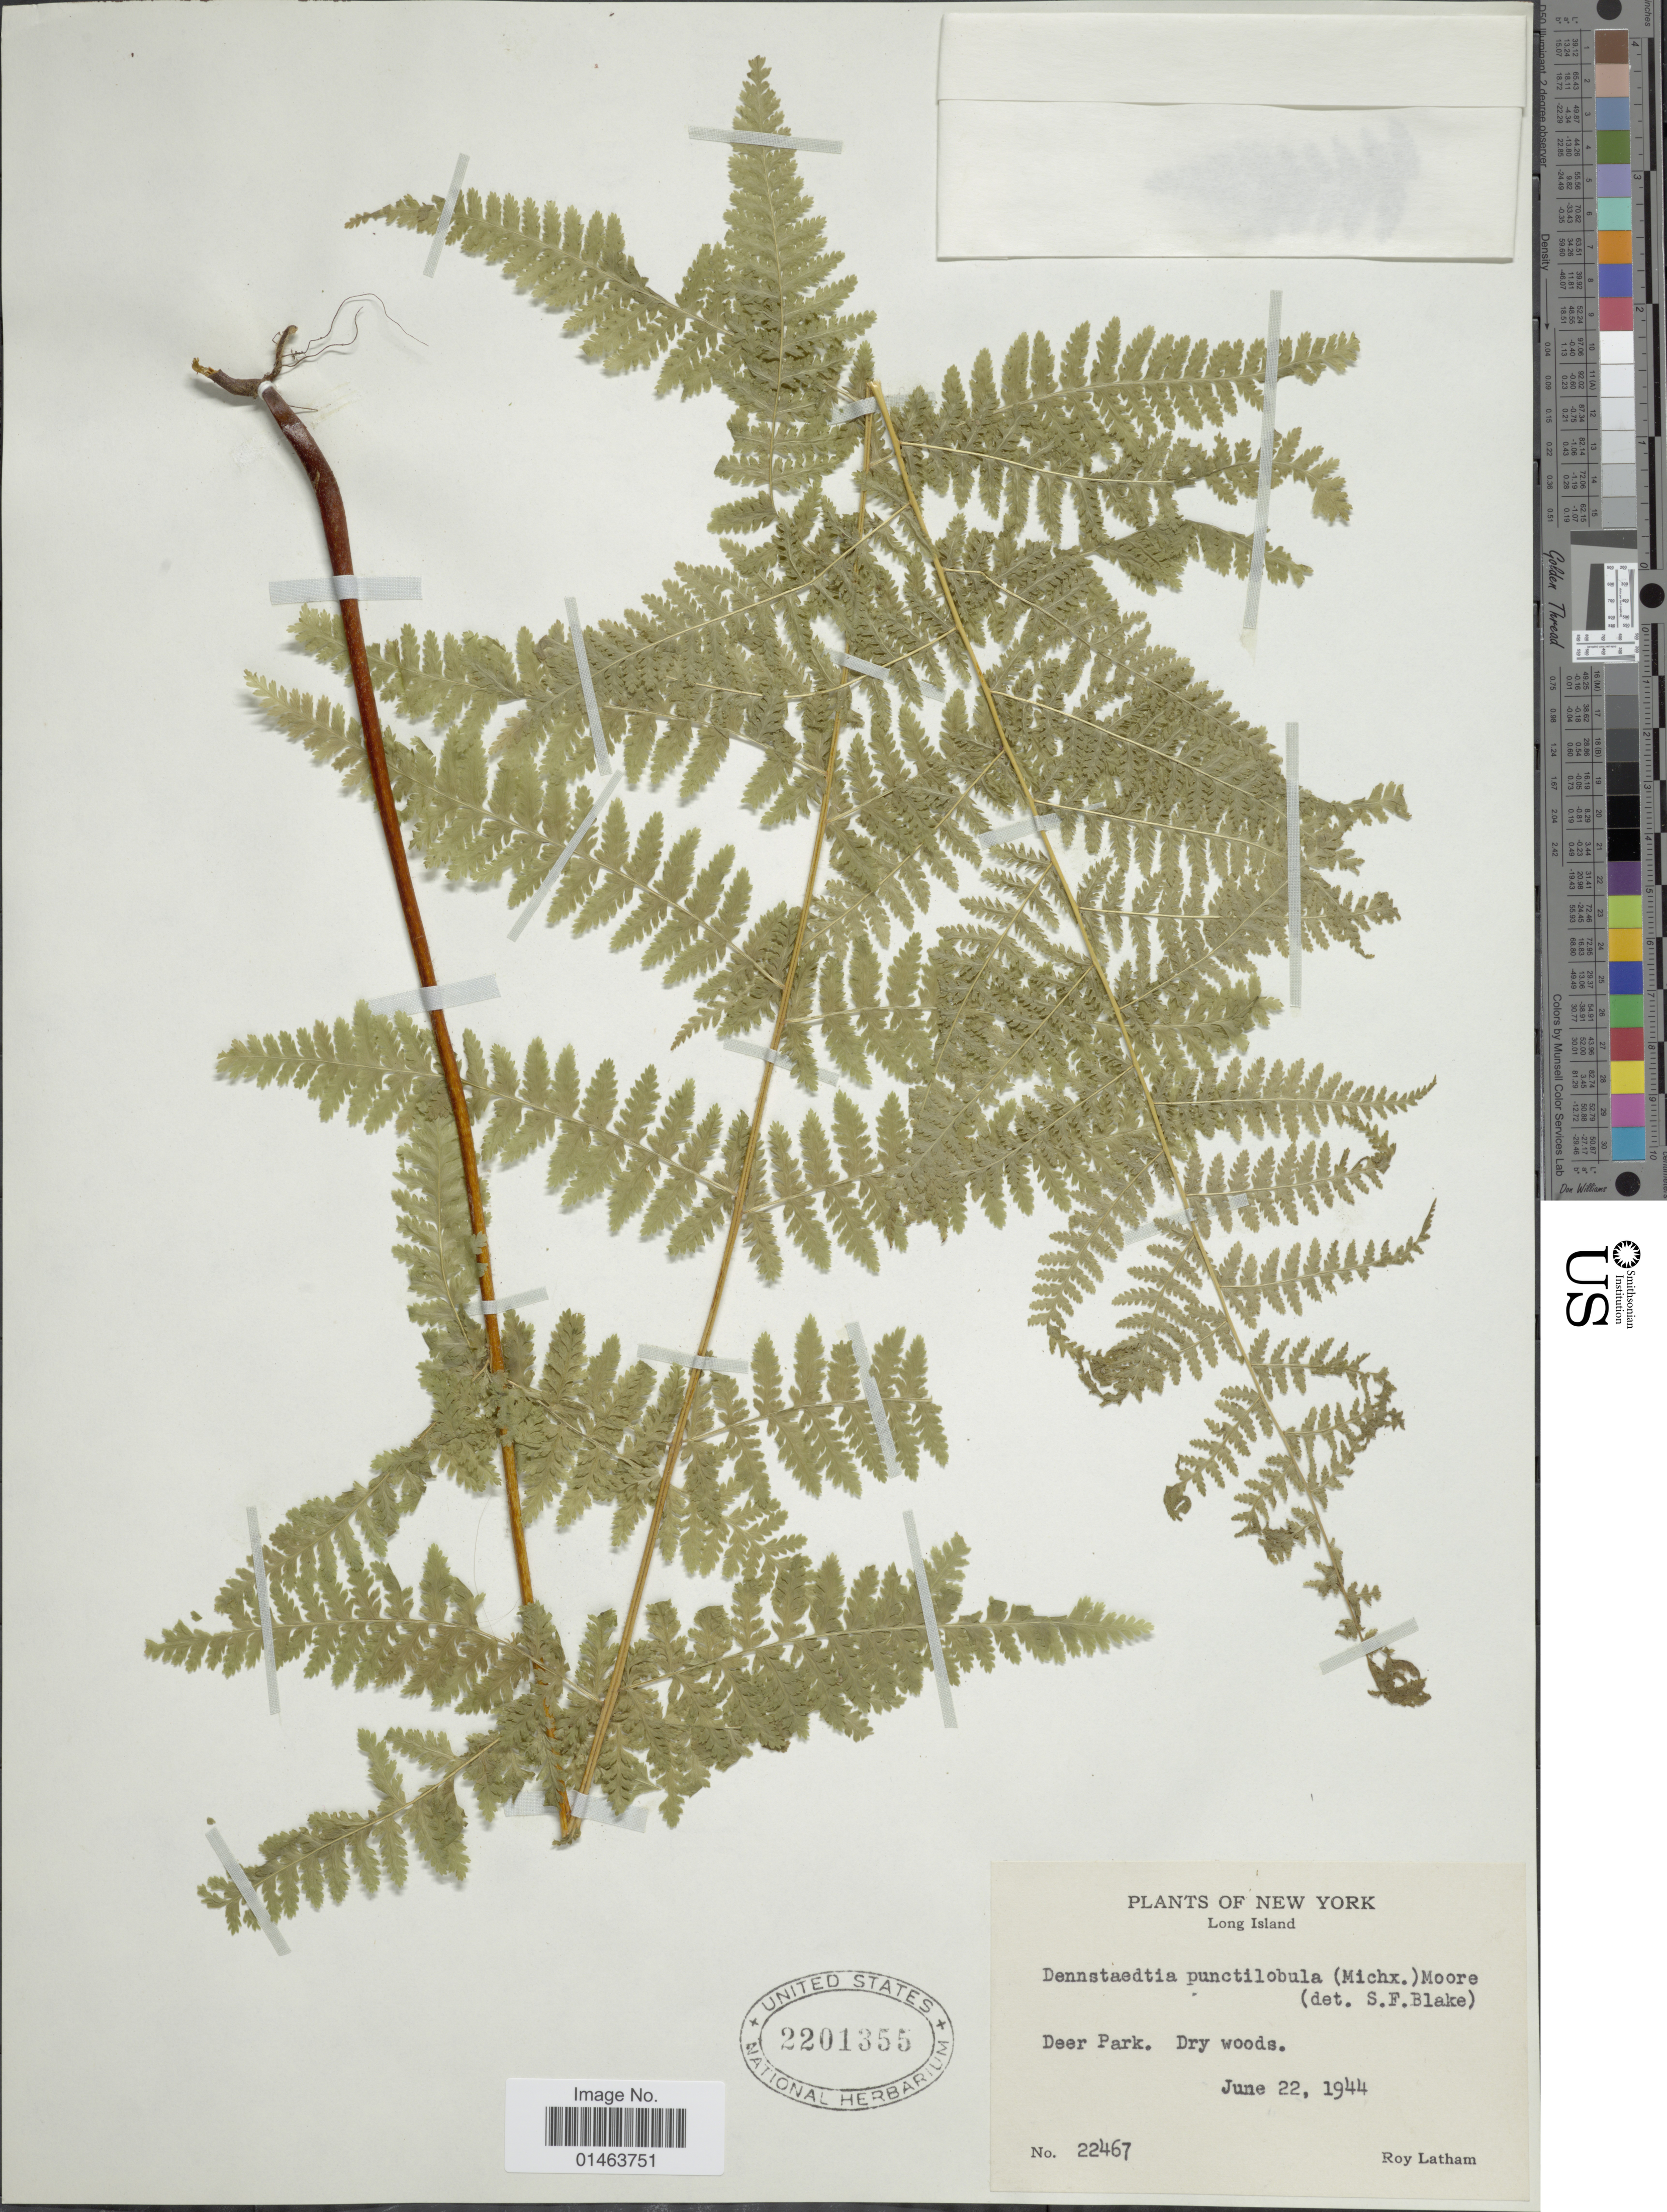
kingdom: Plantae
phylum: Tracheophyta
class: Polypodiopsida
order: Polypodiales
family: Dennstaedtiaceae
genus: Dennstaedtia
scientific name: Dennstaedtia punctilobula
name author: (Michx.) T. Moore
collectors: R. Latham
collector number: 22467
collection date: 1944-06-22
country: United States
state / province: New York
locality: Long Island, Deer Park.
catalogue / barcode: US 2201355